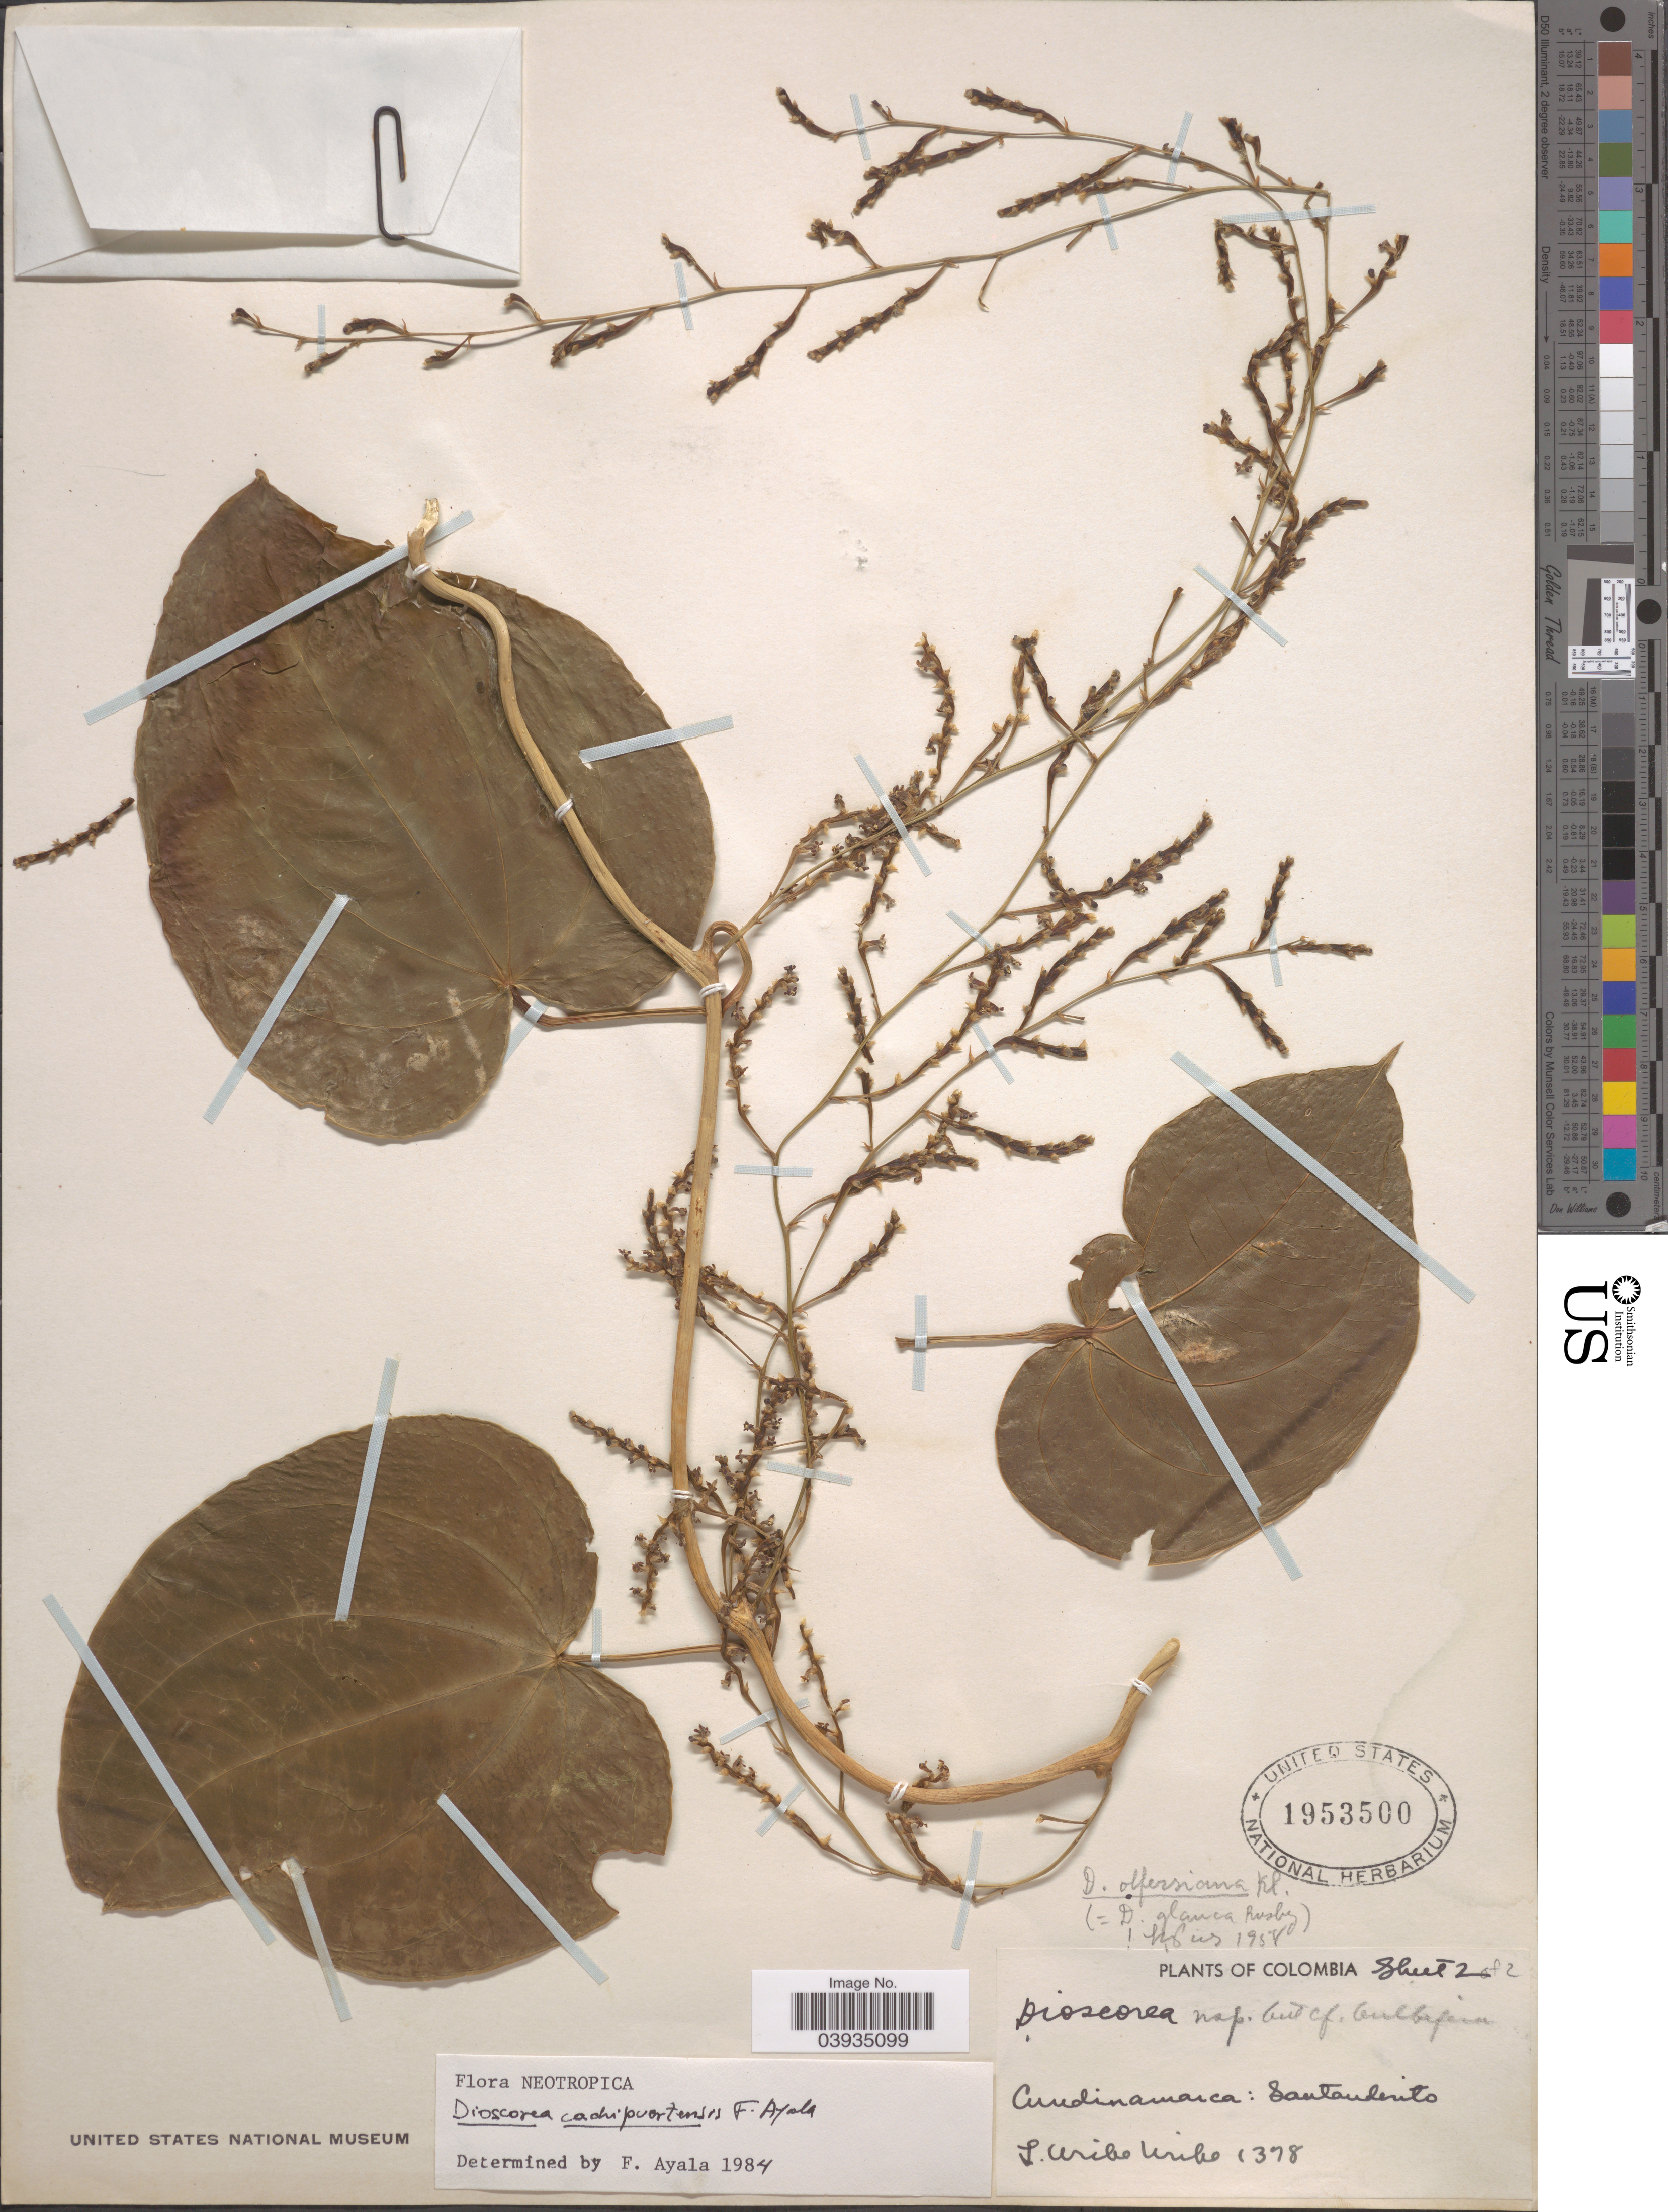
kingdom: Plantae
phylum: Tracheophyta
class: Liliopsida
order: Dioscoreales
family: Dioscoreaceae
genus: Dioscorea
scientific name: Dioscorea cachipuertensis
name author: Ayala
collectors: L. Uribe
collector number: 1378*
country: Colombia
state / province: Cundinamarca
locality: Santandercito.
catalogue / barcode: US 1953500